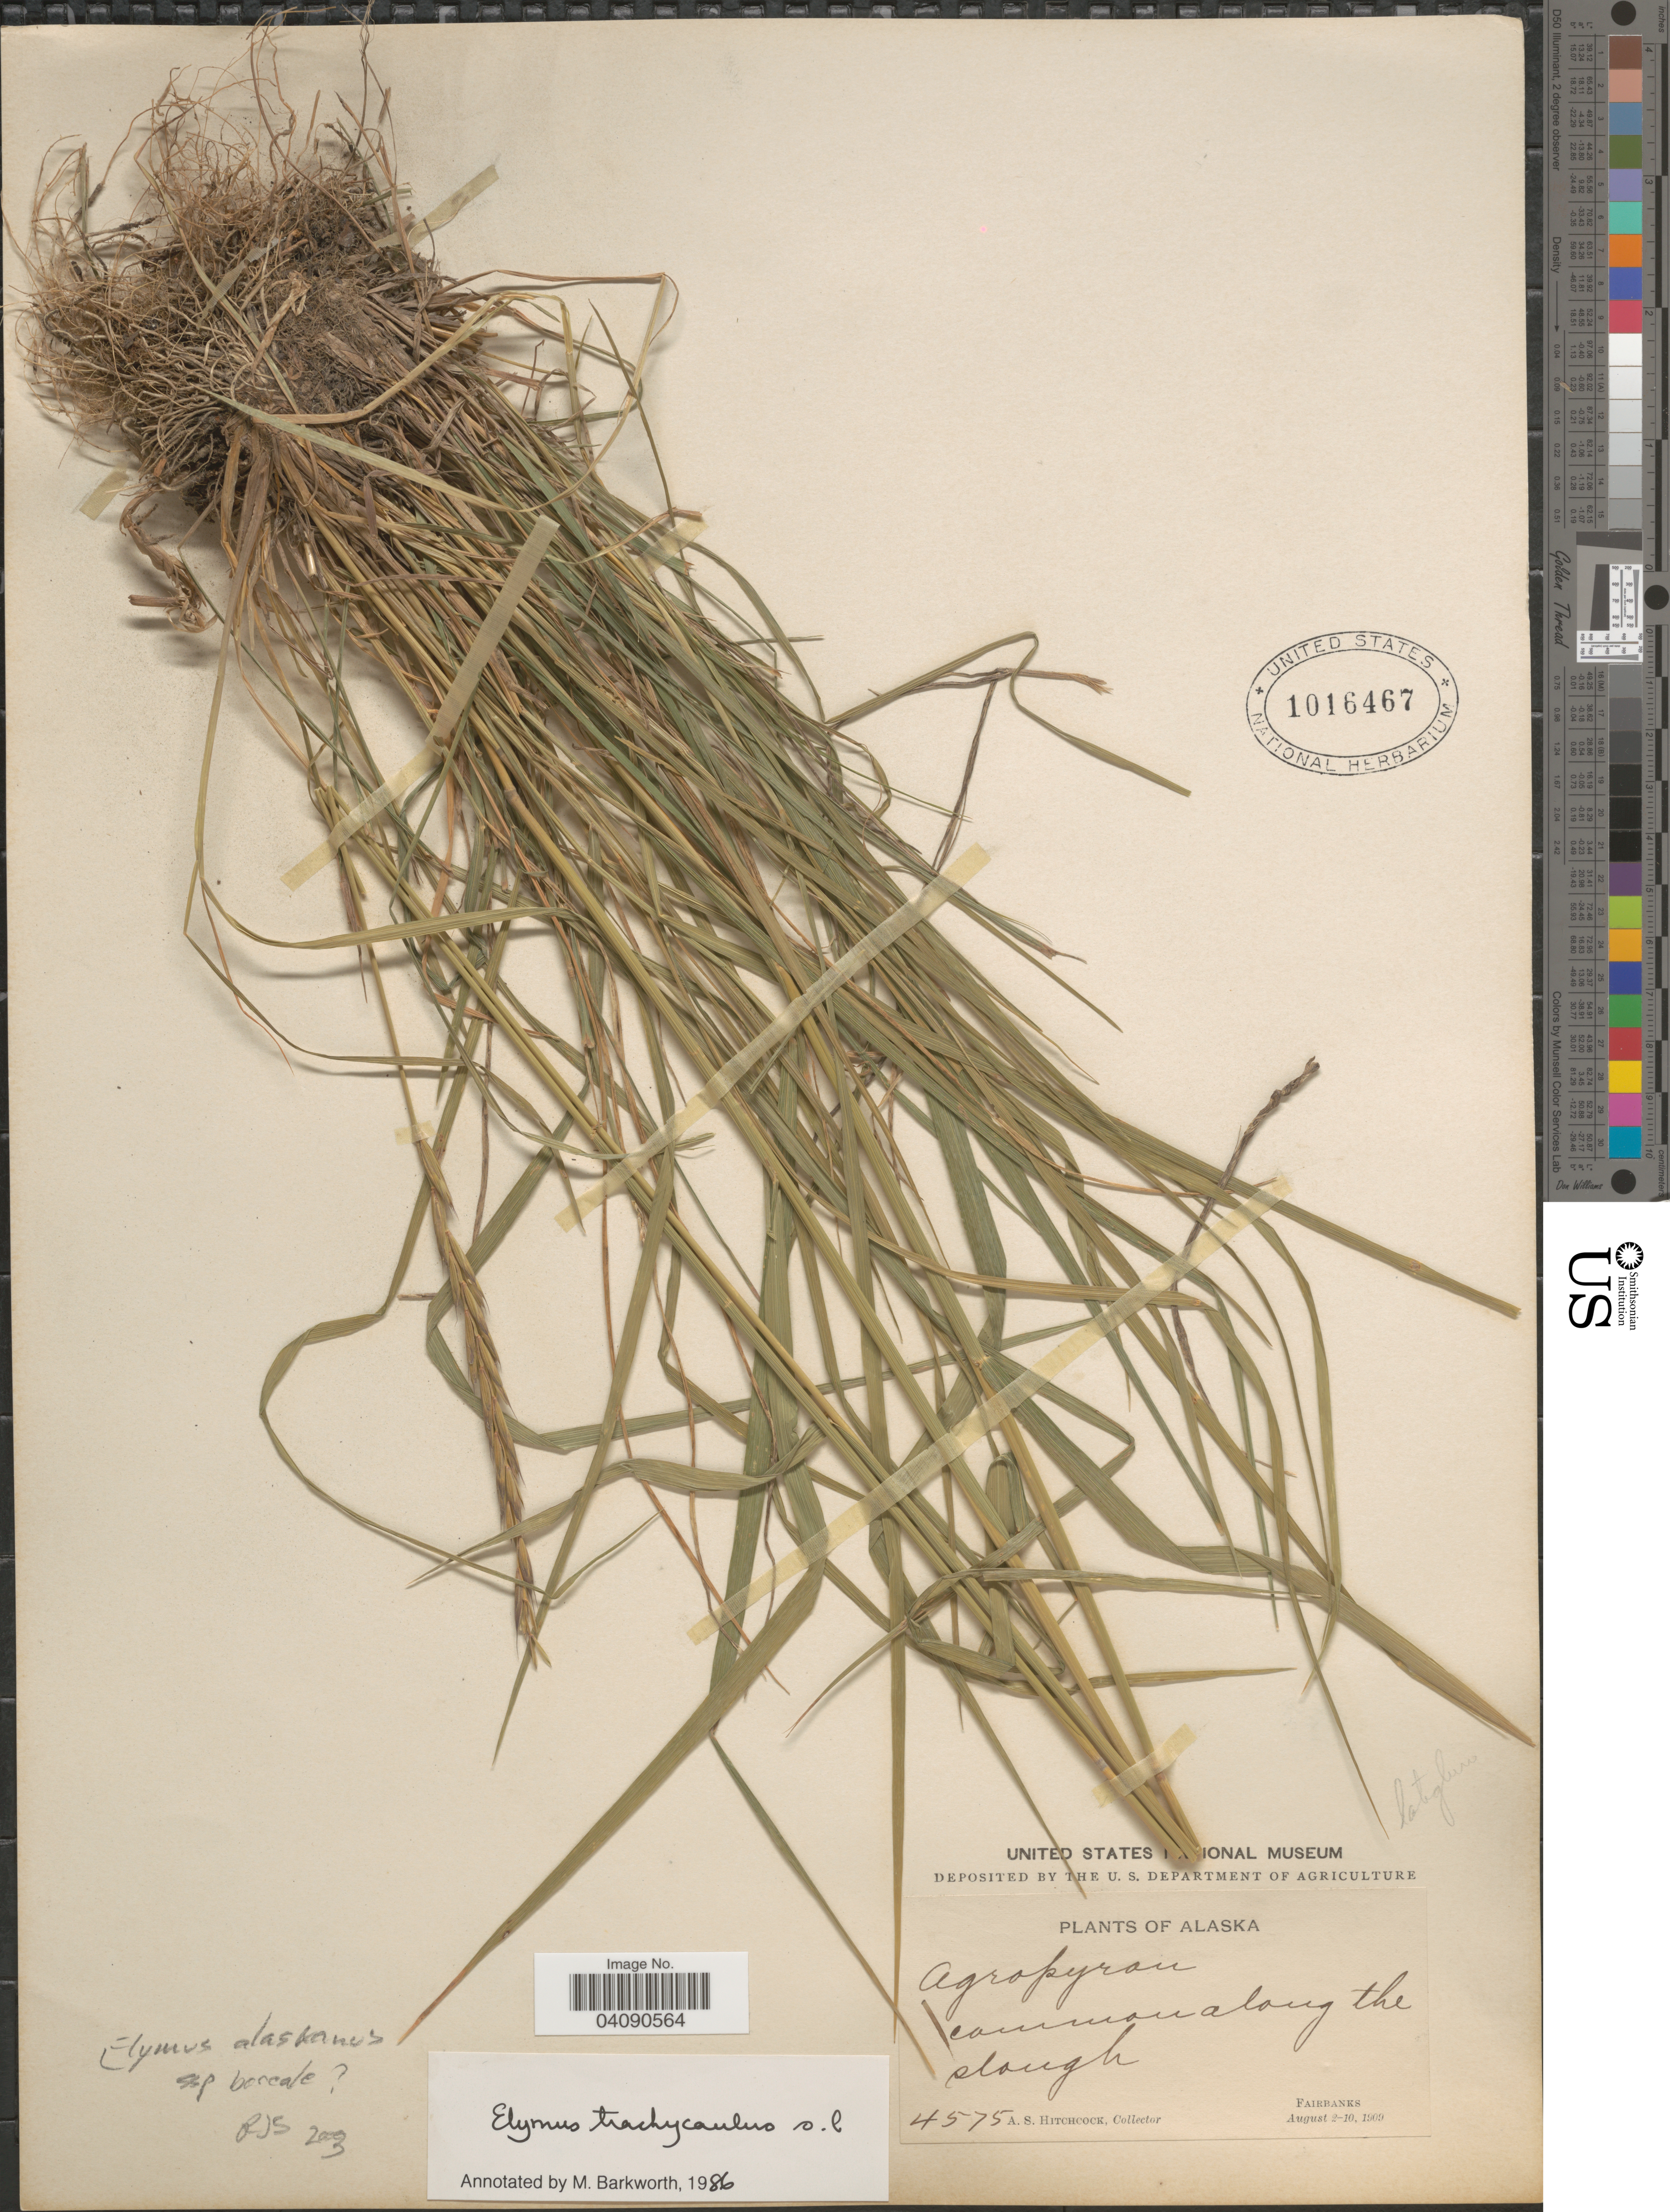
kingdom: Plantae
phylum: Tracheophyta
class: Liliopsida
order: Poales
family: Poaceae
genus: Elymus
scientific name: Elymus alaskanus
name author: (Scribn. & Merr.) Á. Löve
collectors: A. S. Hitchcock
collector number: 4575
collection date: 1909-08-02/1909-08-10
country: United States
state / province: Alaska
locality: Fairbanks.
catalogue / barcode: US 1016467